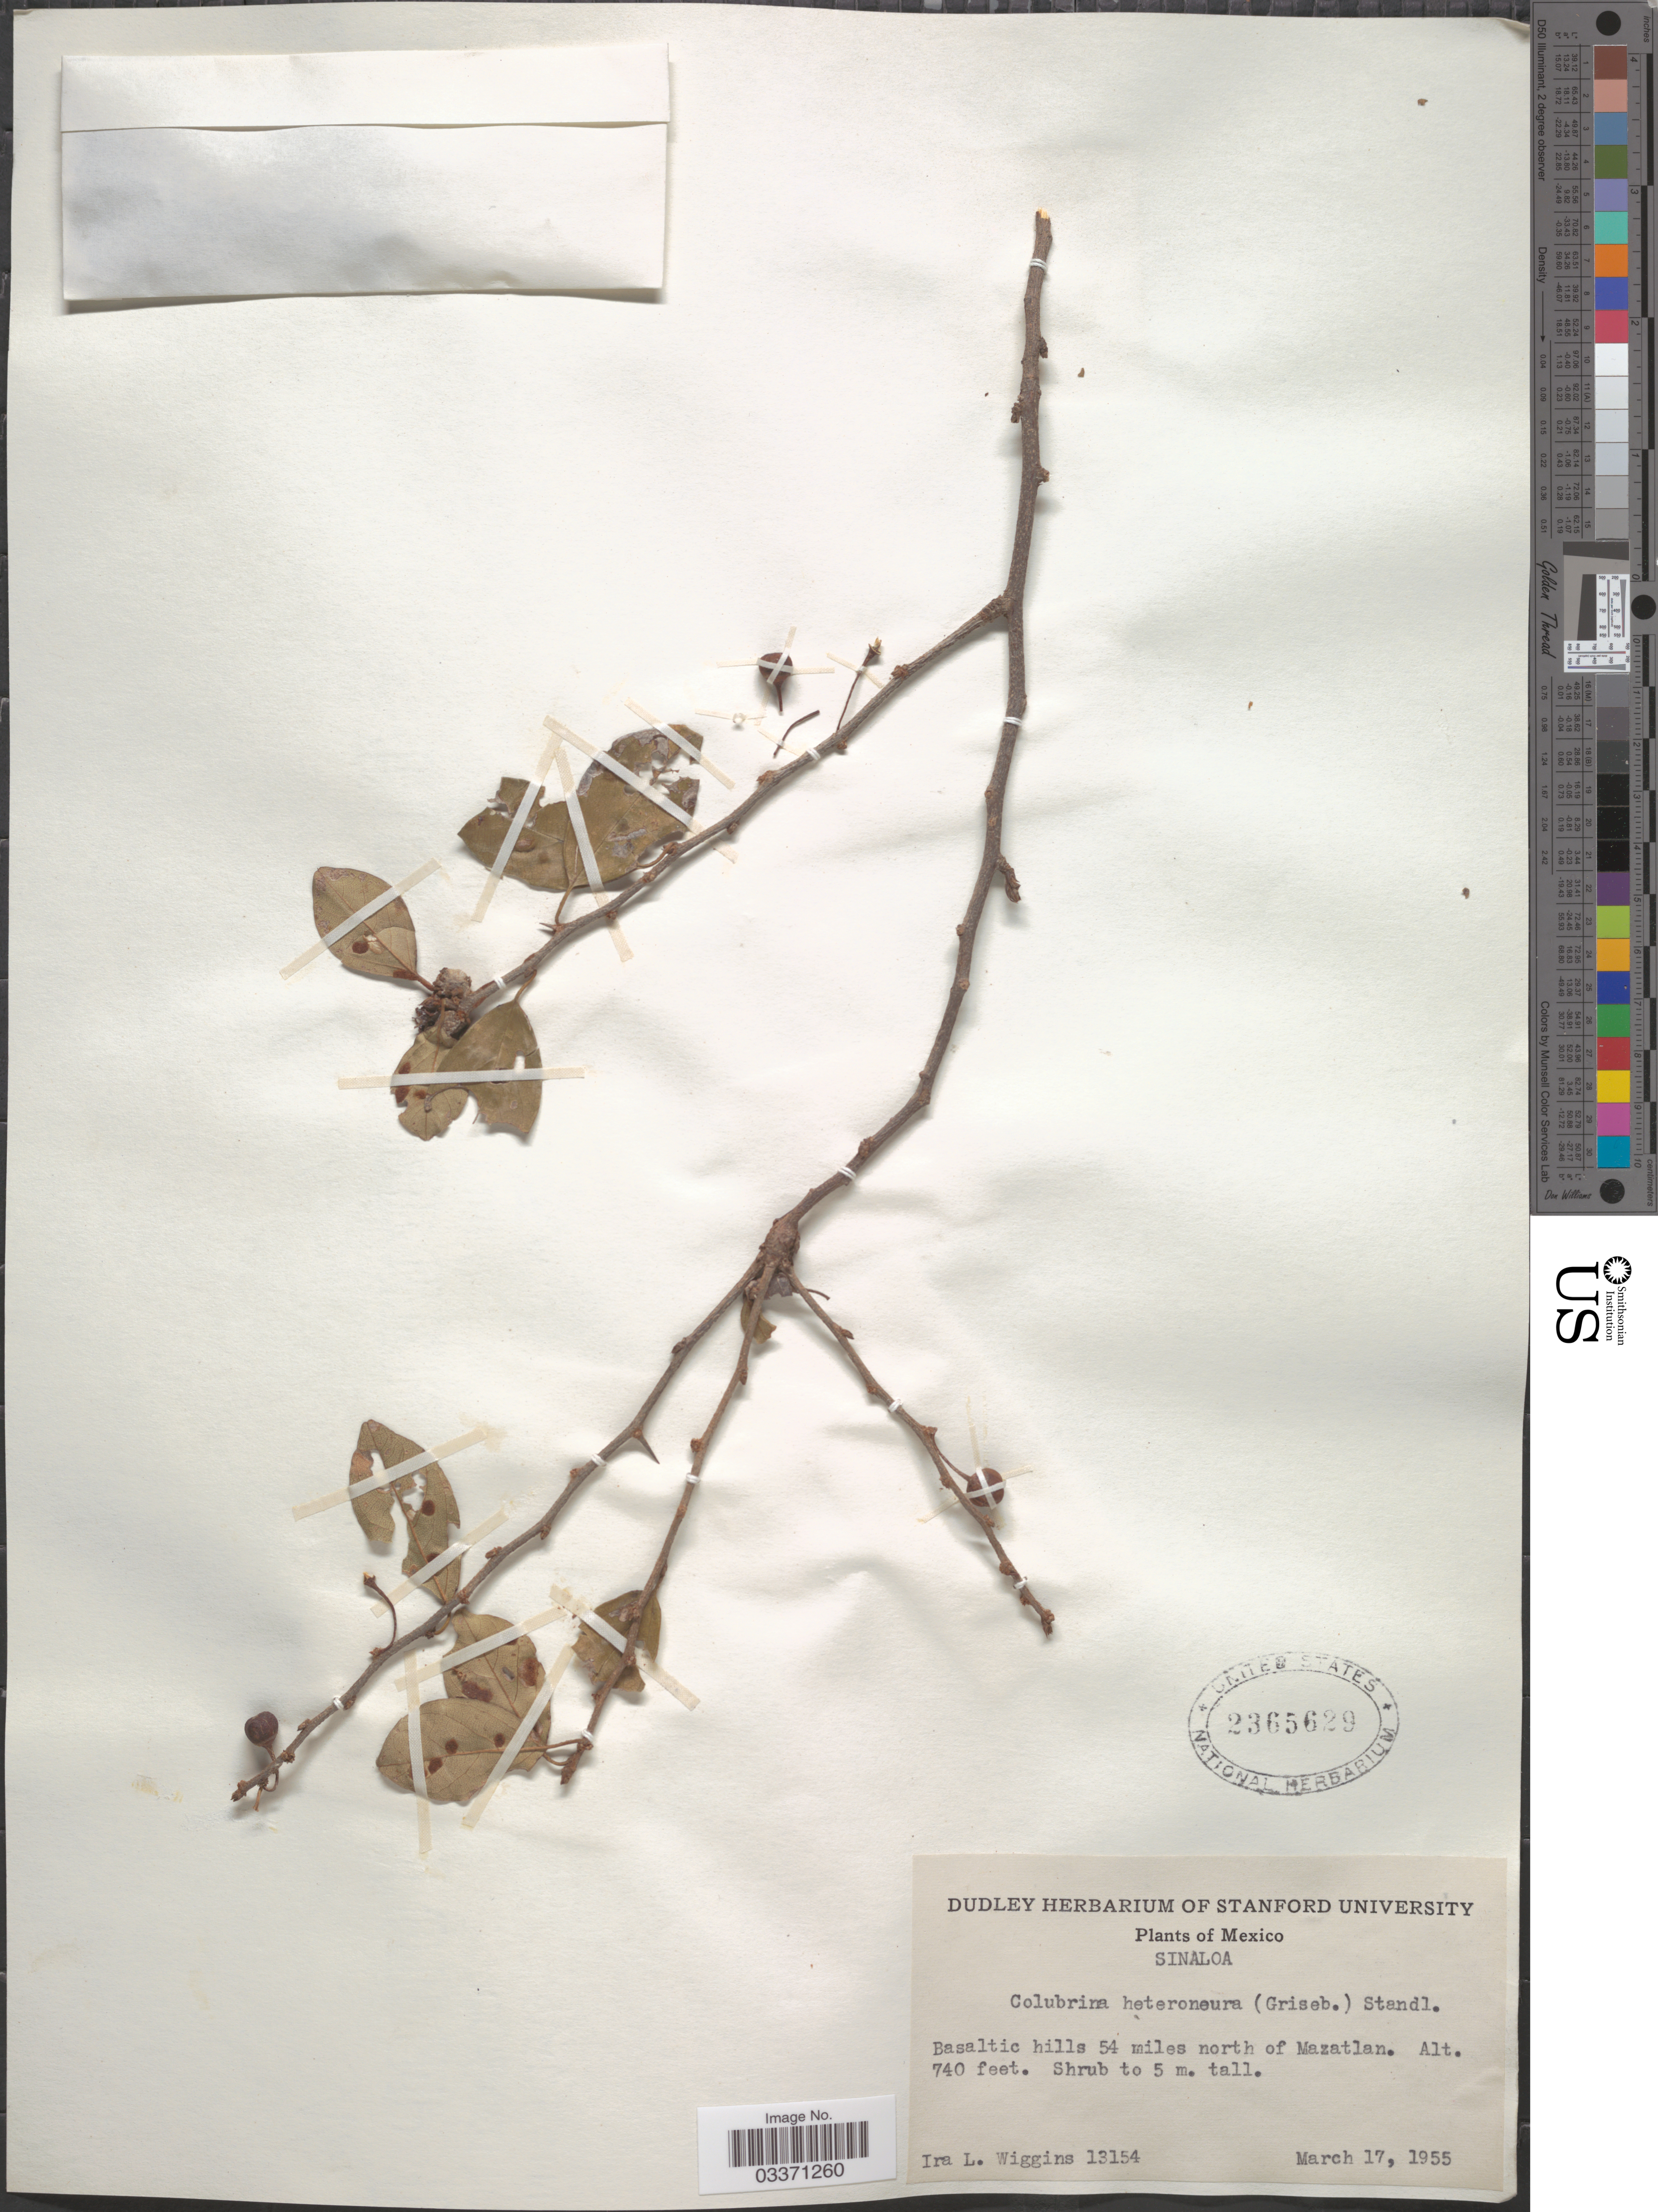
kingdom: Plantae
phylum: Tracheophyta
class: Magnoliopsida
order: Rosales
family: Rhamnaceae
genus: Colubrina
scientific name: Colubrina heteroneura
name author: (Griseb.) Standl.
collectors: I. L. Wiggins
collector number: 13154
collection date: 1955-03-17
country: Mexico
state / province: Sinaloa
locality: Basaltic hills 54 miles north of Mazatlan.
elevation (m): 226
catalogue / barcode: US 2365629